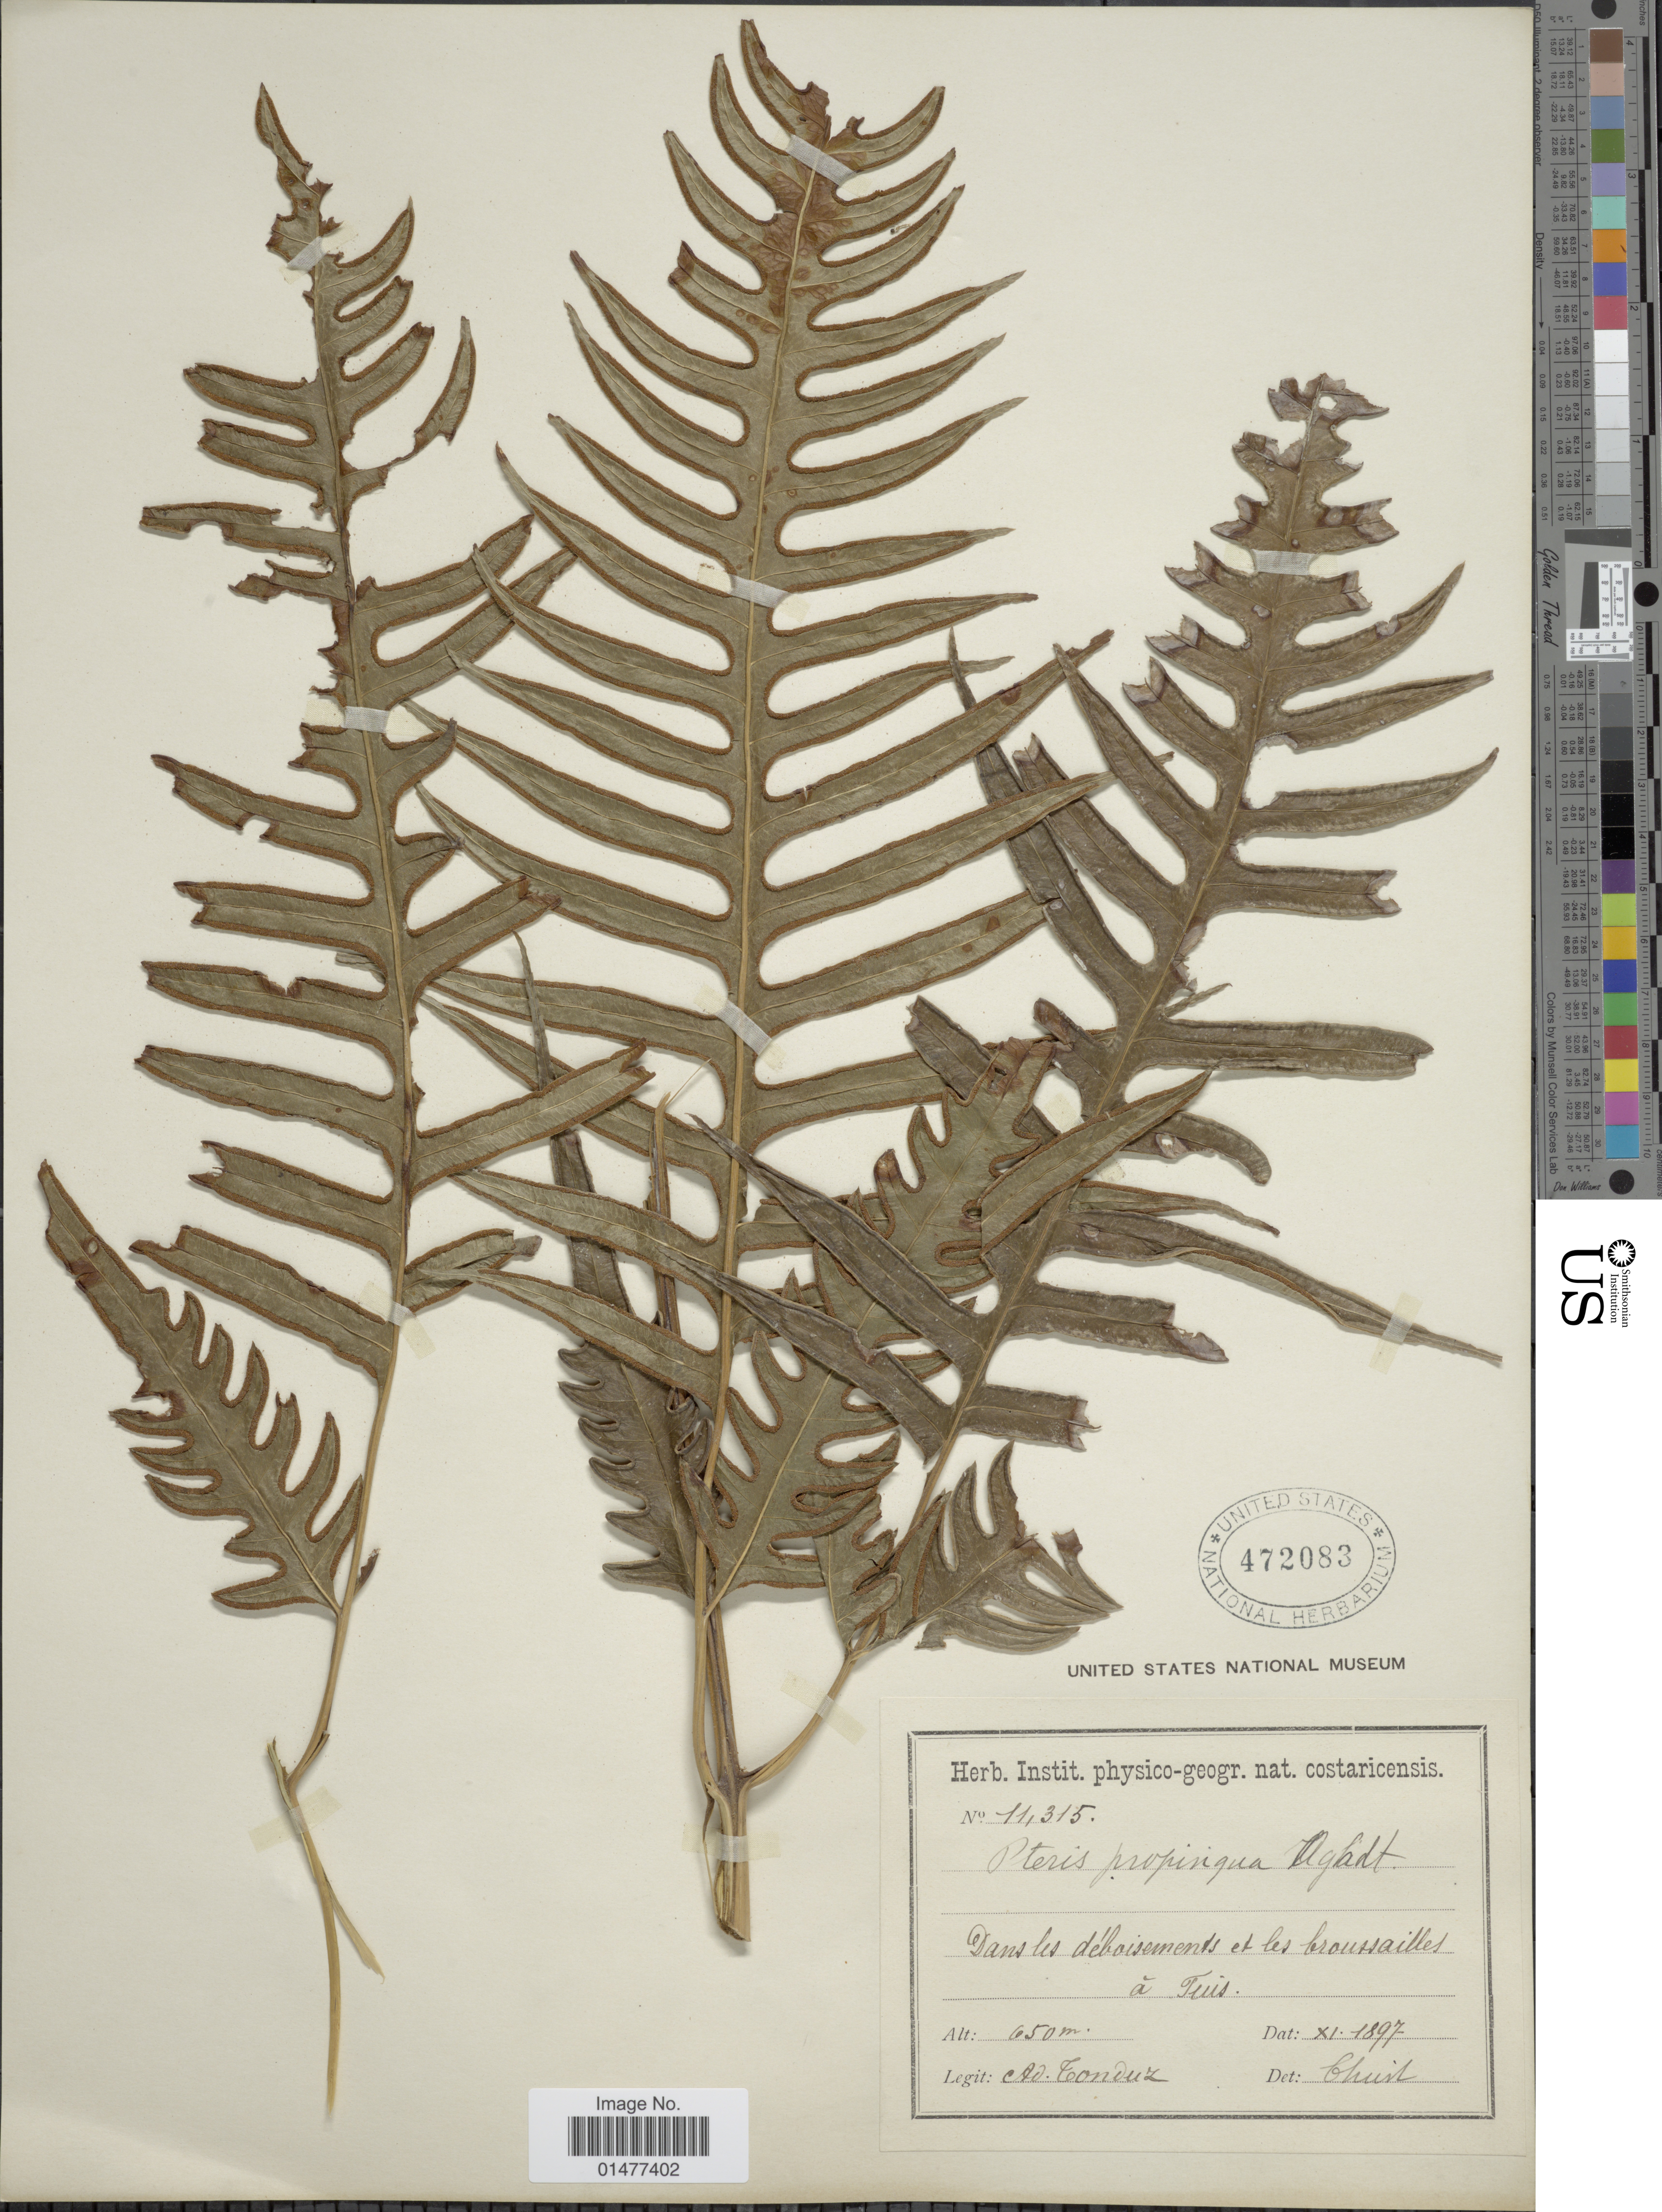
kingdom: Plantae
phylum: Tracheophyta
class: Polypodiopsida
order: Polypodiales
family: Pteridaceae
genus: Pteris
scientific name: Pteris altissima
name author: Poir.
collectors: A. Tonduz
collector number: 11315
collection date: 1897-11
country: Costa Rica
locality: Dans les deboisements et les broussailles a Tuis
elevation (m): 650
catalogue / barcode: US 472083